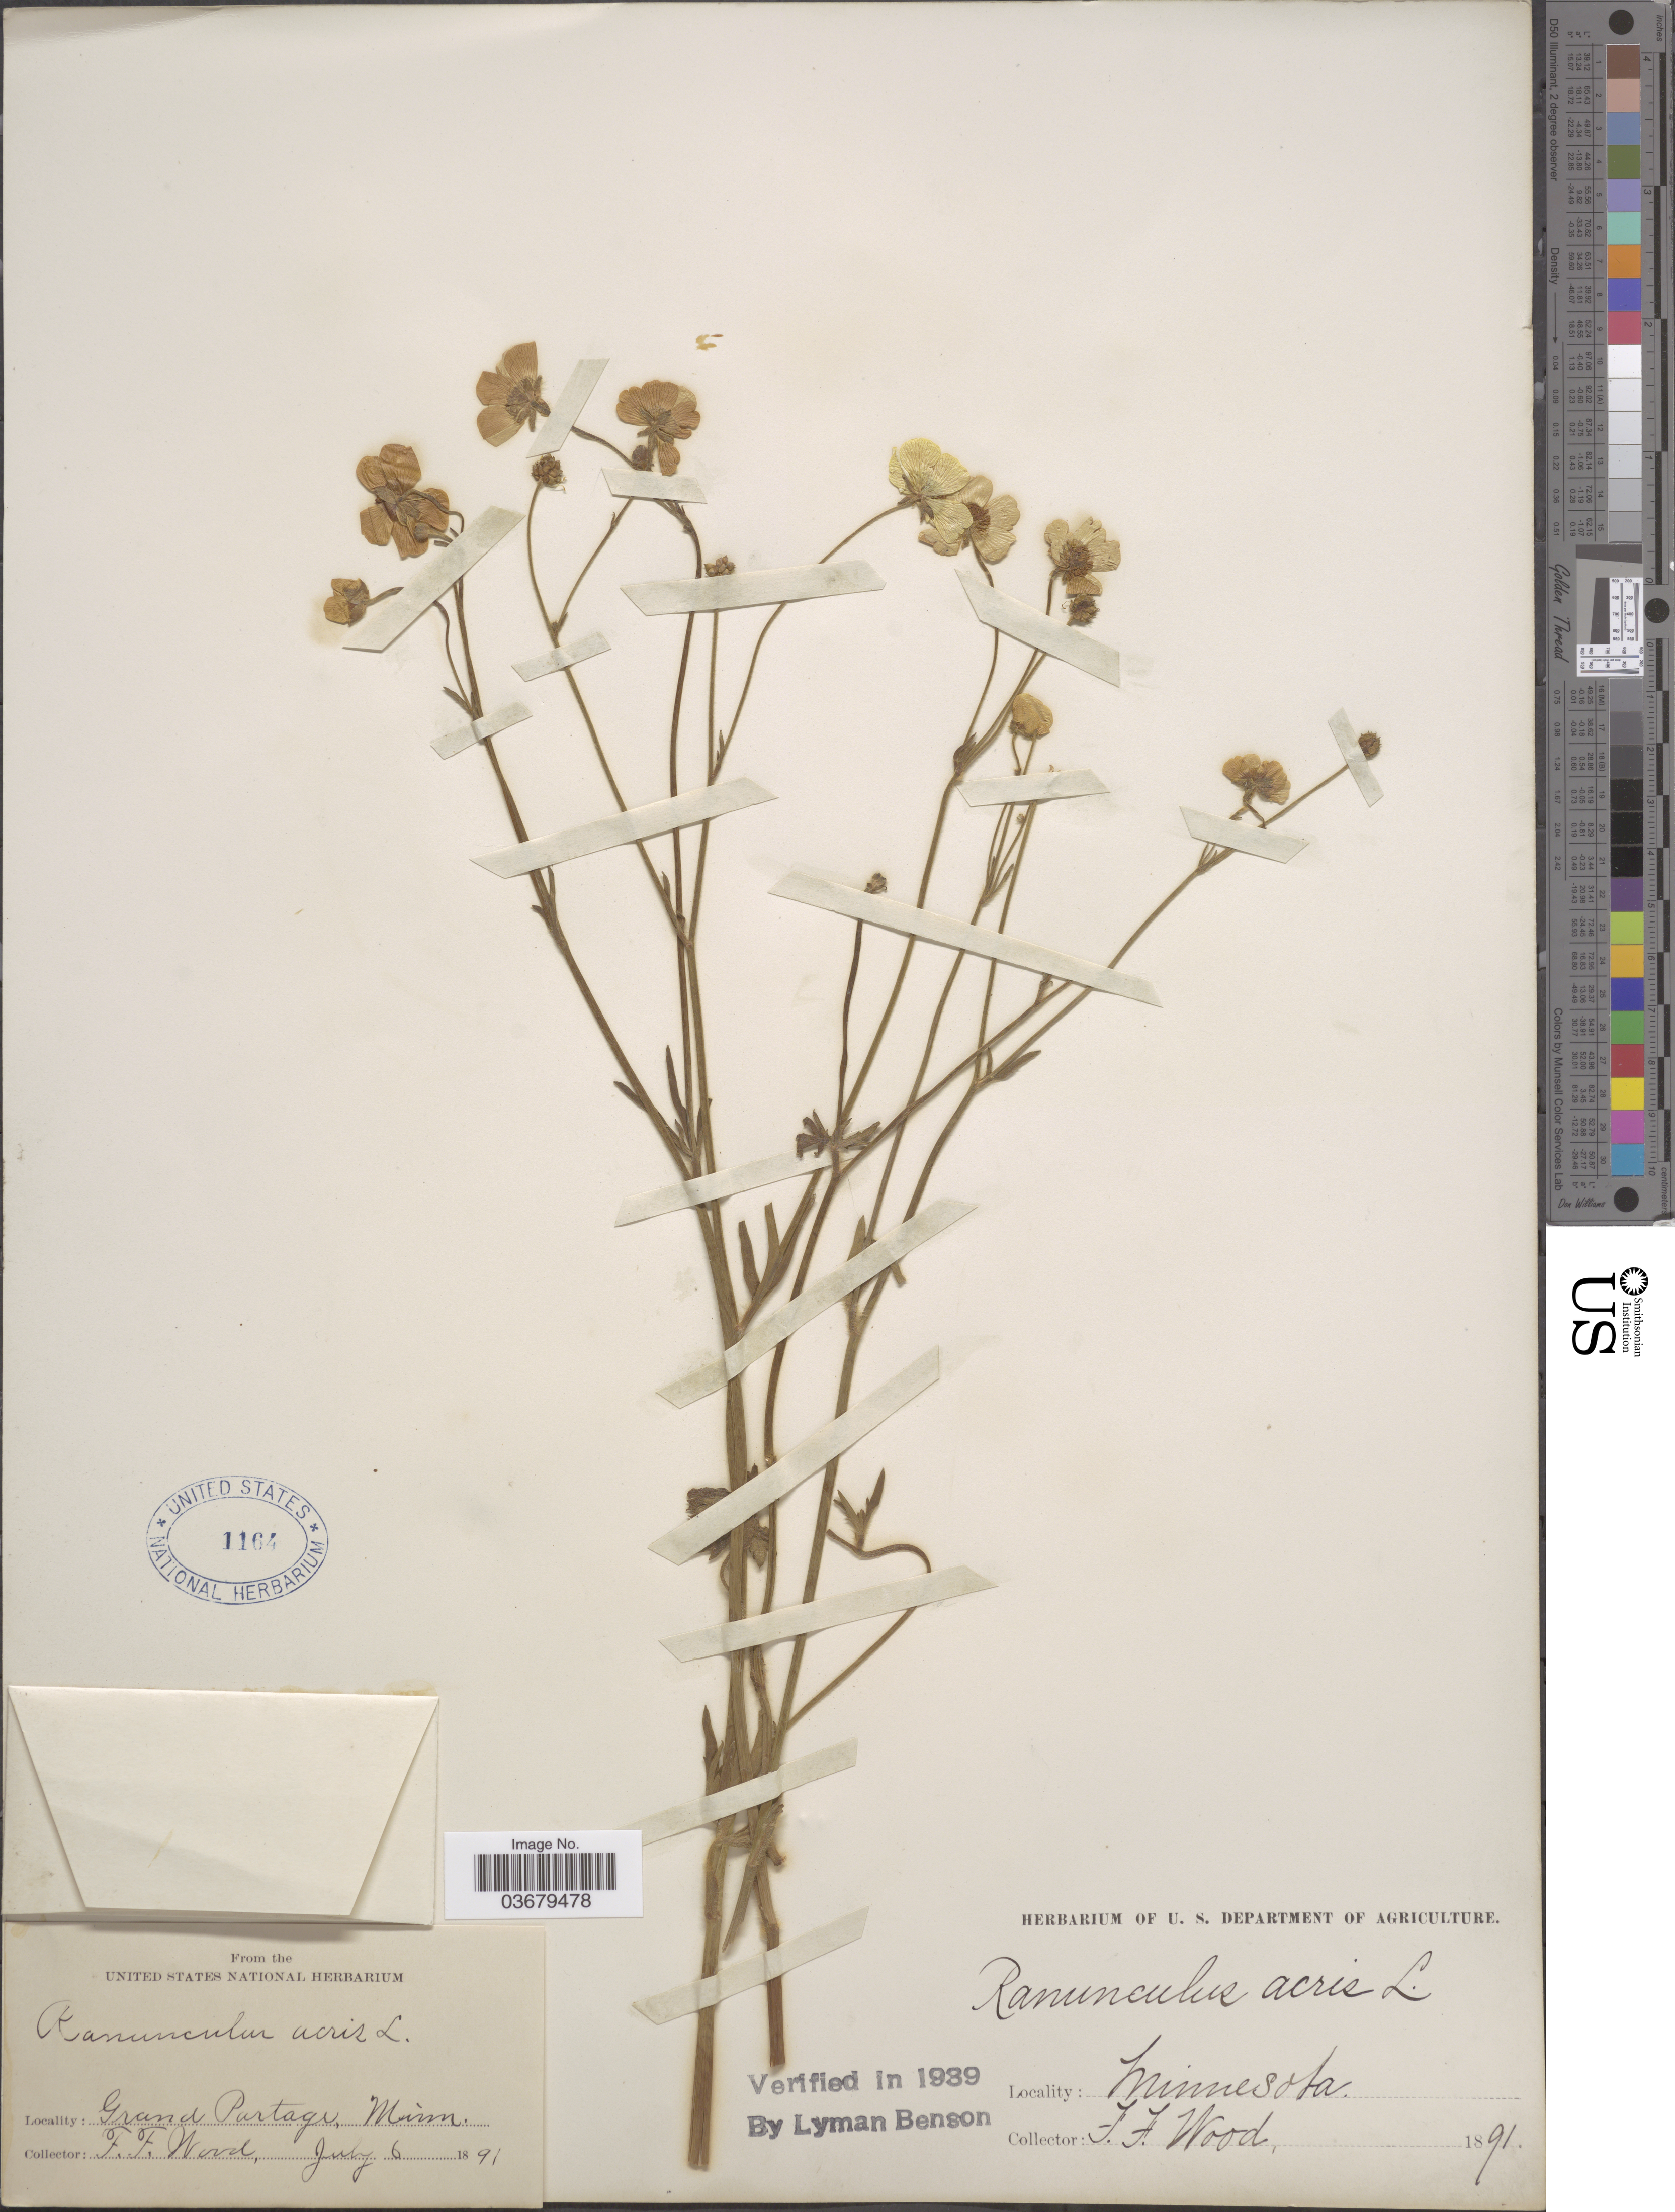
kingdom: Plantae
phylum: Tracheophyta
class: Magnoliopsida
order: Ranunculales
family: Ranunculaceae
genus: Ranunculus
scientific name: Ranunculus acris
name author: L.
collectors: F. Wood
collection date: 1891-07-06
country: United States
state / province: Minnesota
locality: Grand Portage.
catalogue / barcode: US 1164